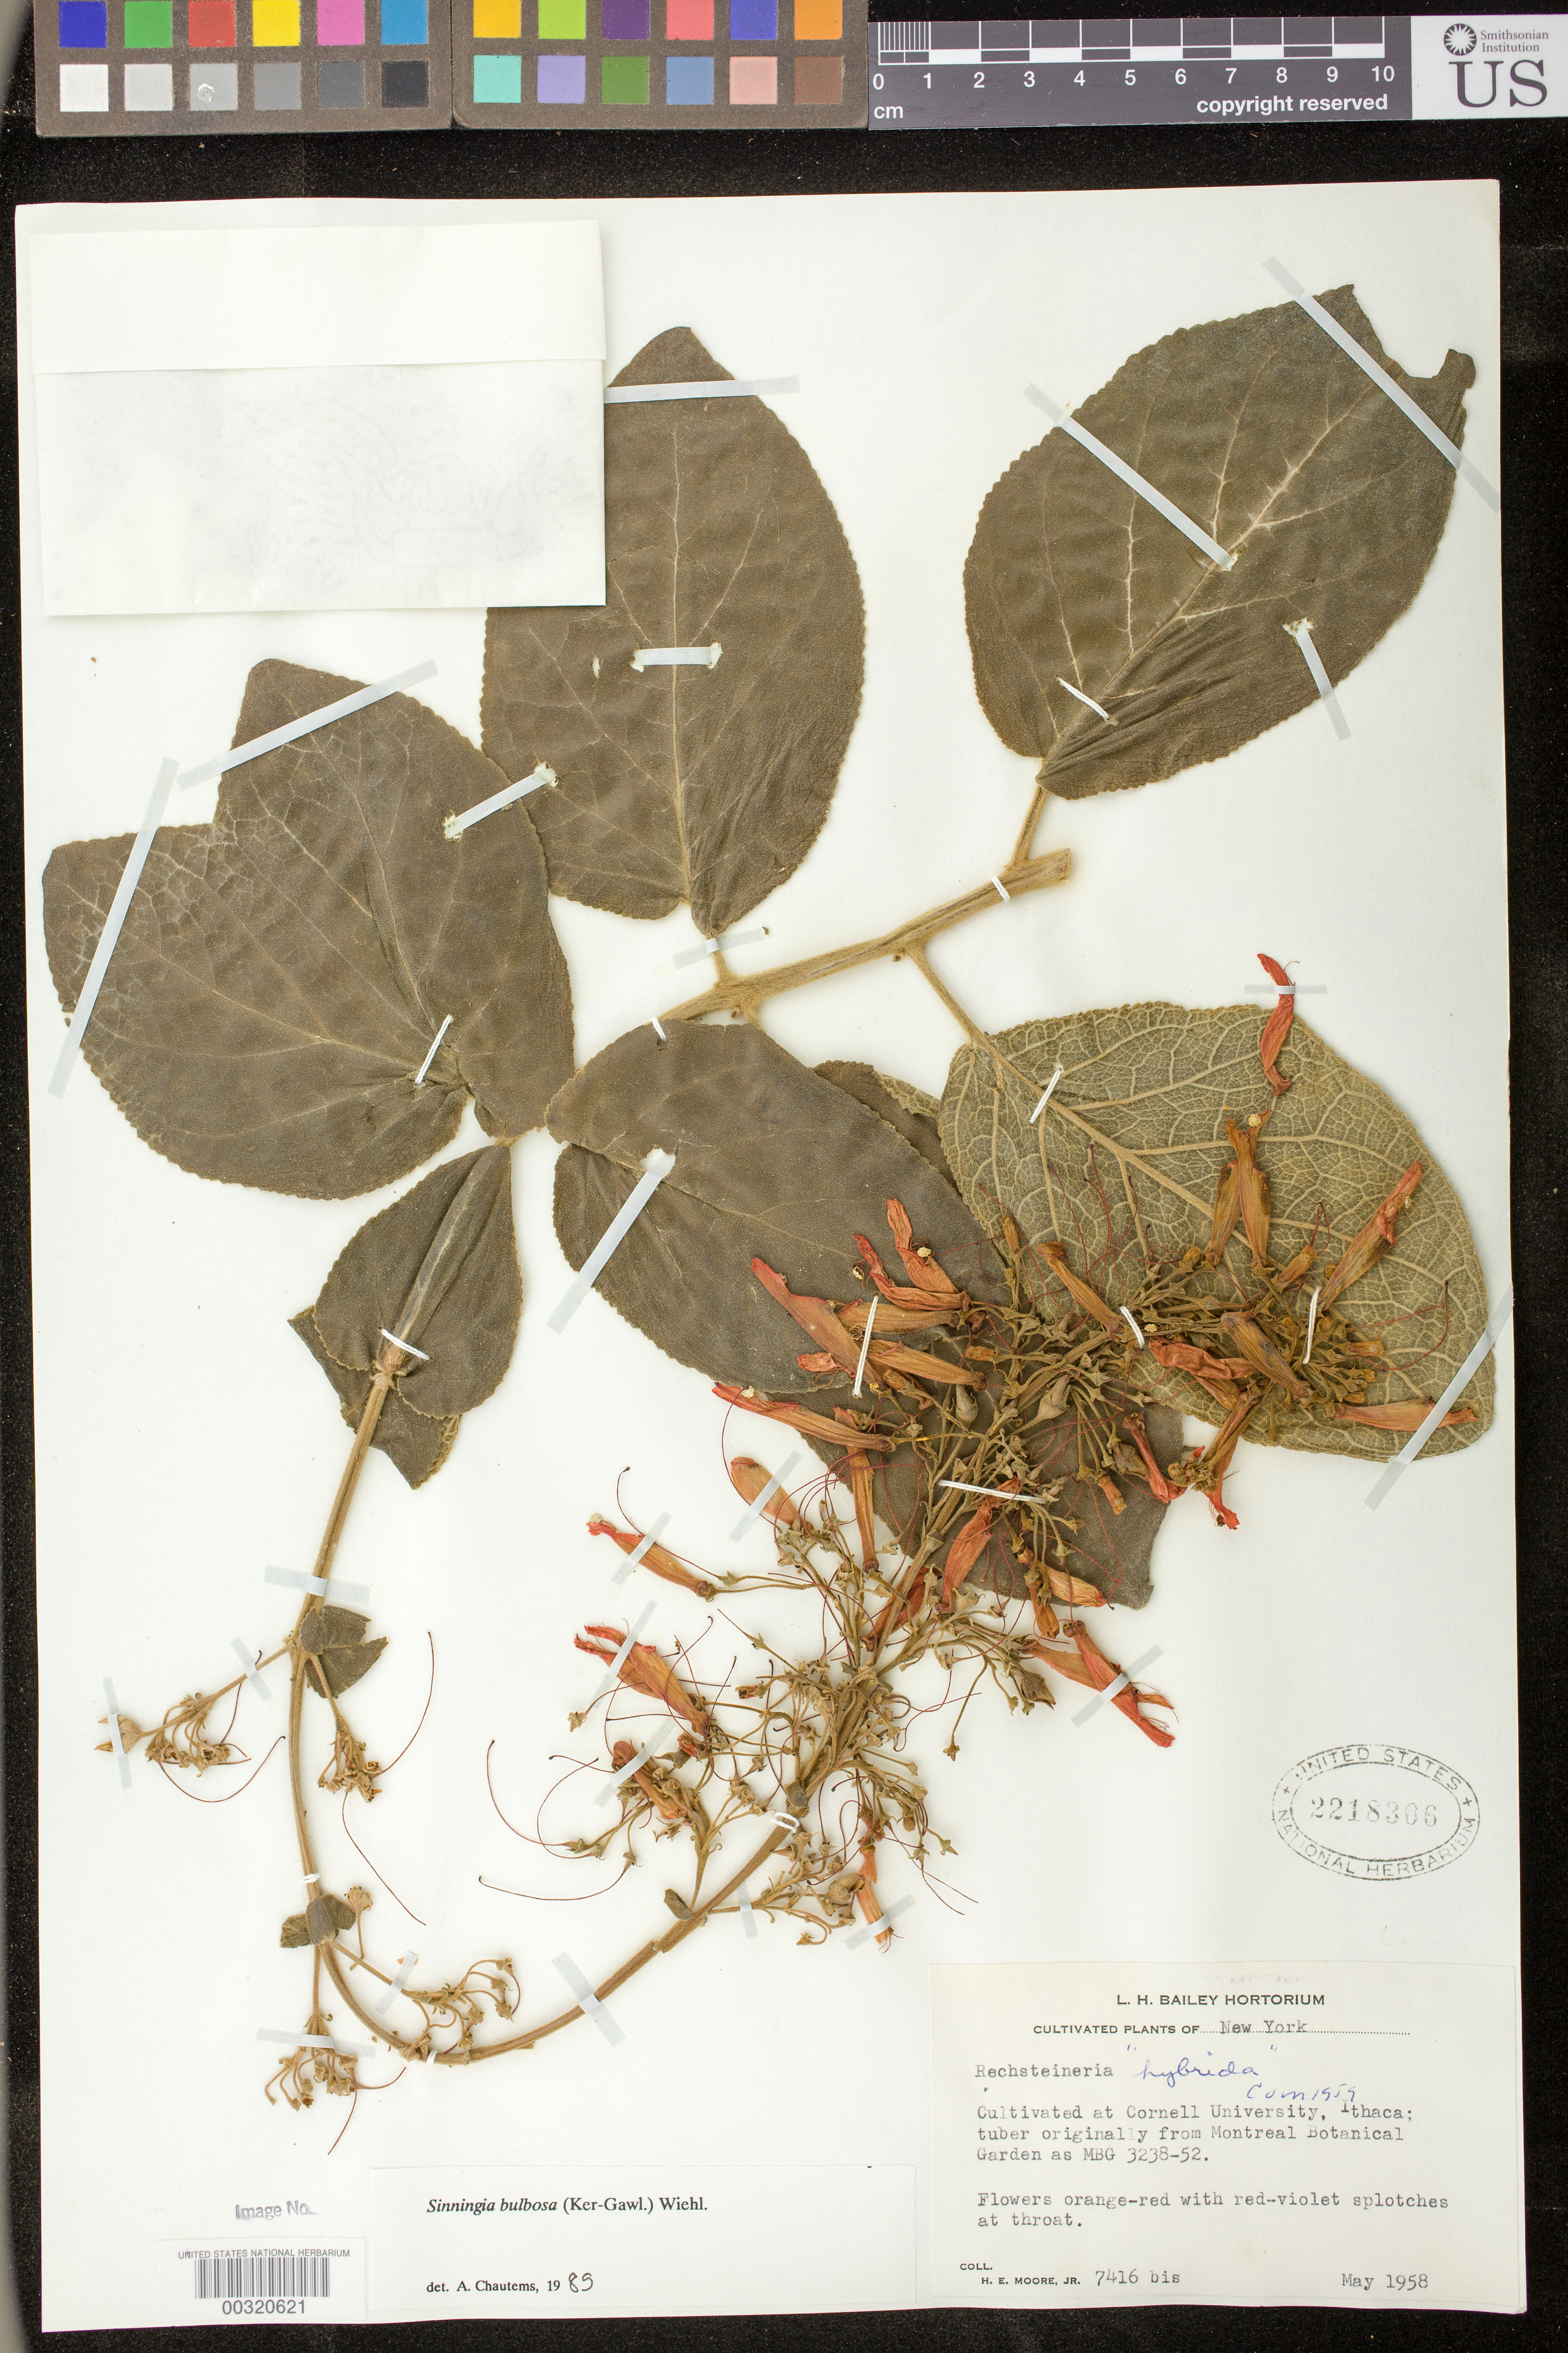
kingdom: Plantae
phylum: Tracheophyta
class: Magnoliopsida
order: Lamiales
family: Gesneriaceae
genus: Sinningia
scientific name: Sinningia bulbosa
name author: (Ker Gawl.) Wiehler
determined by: Chautems, A. P.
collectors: H. E. Moore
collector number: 7416 bis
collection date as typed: May 1958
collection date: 1958-05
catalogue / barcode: US 2218306